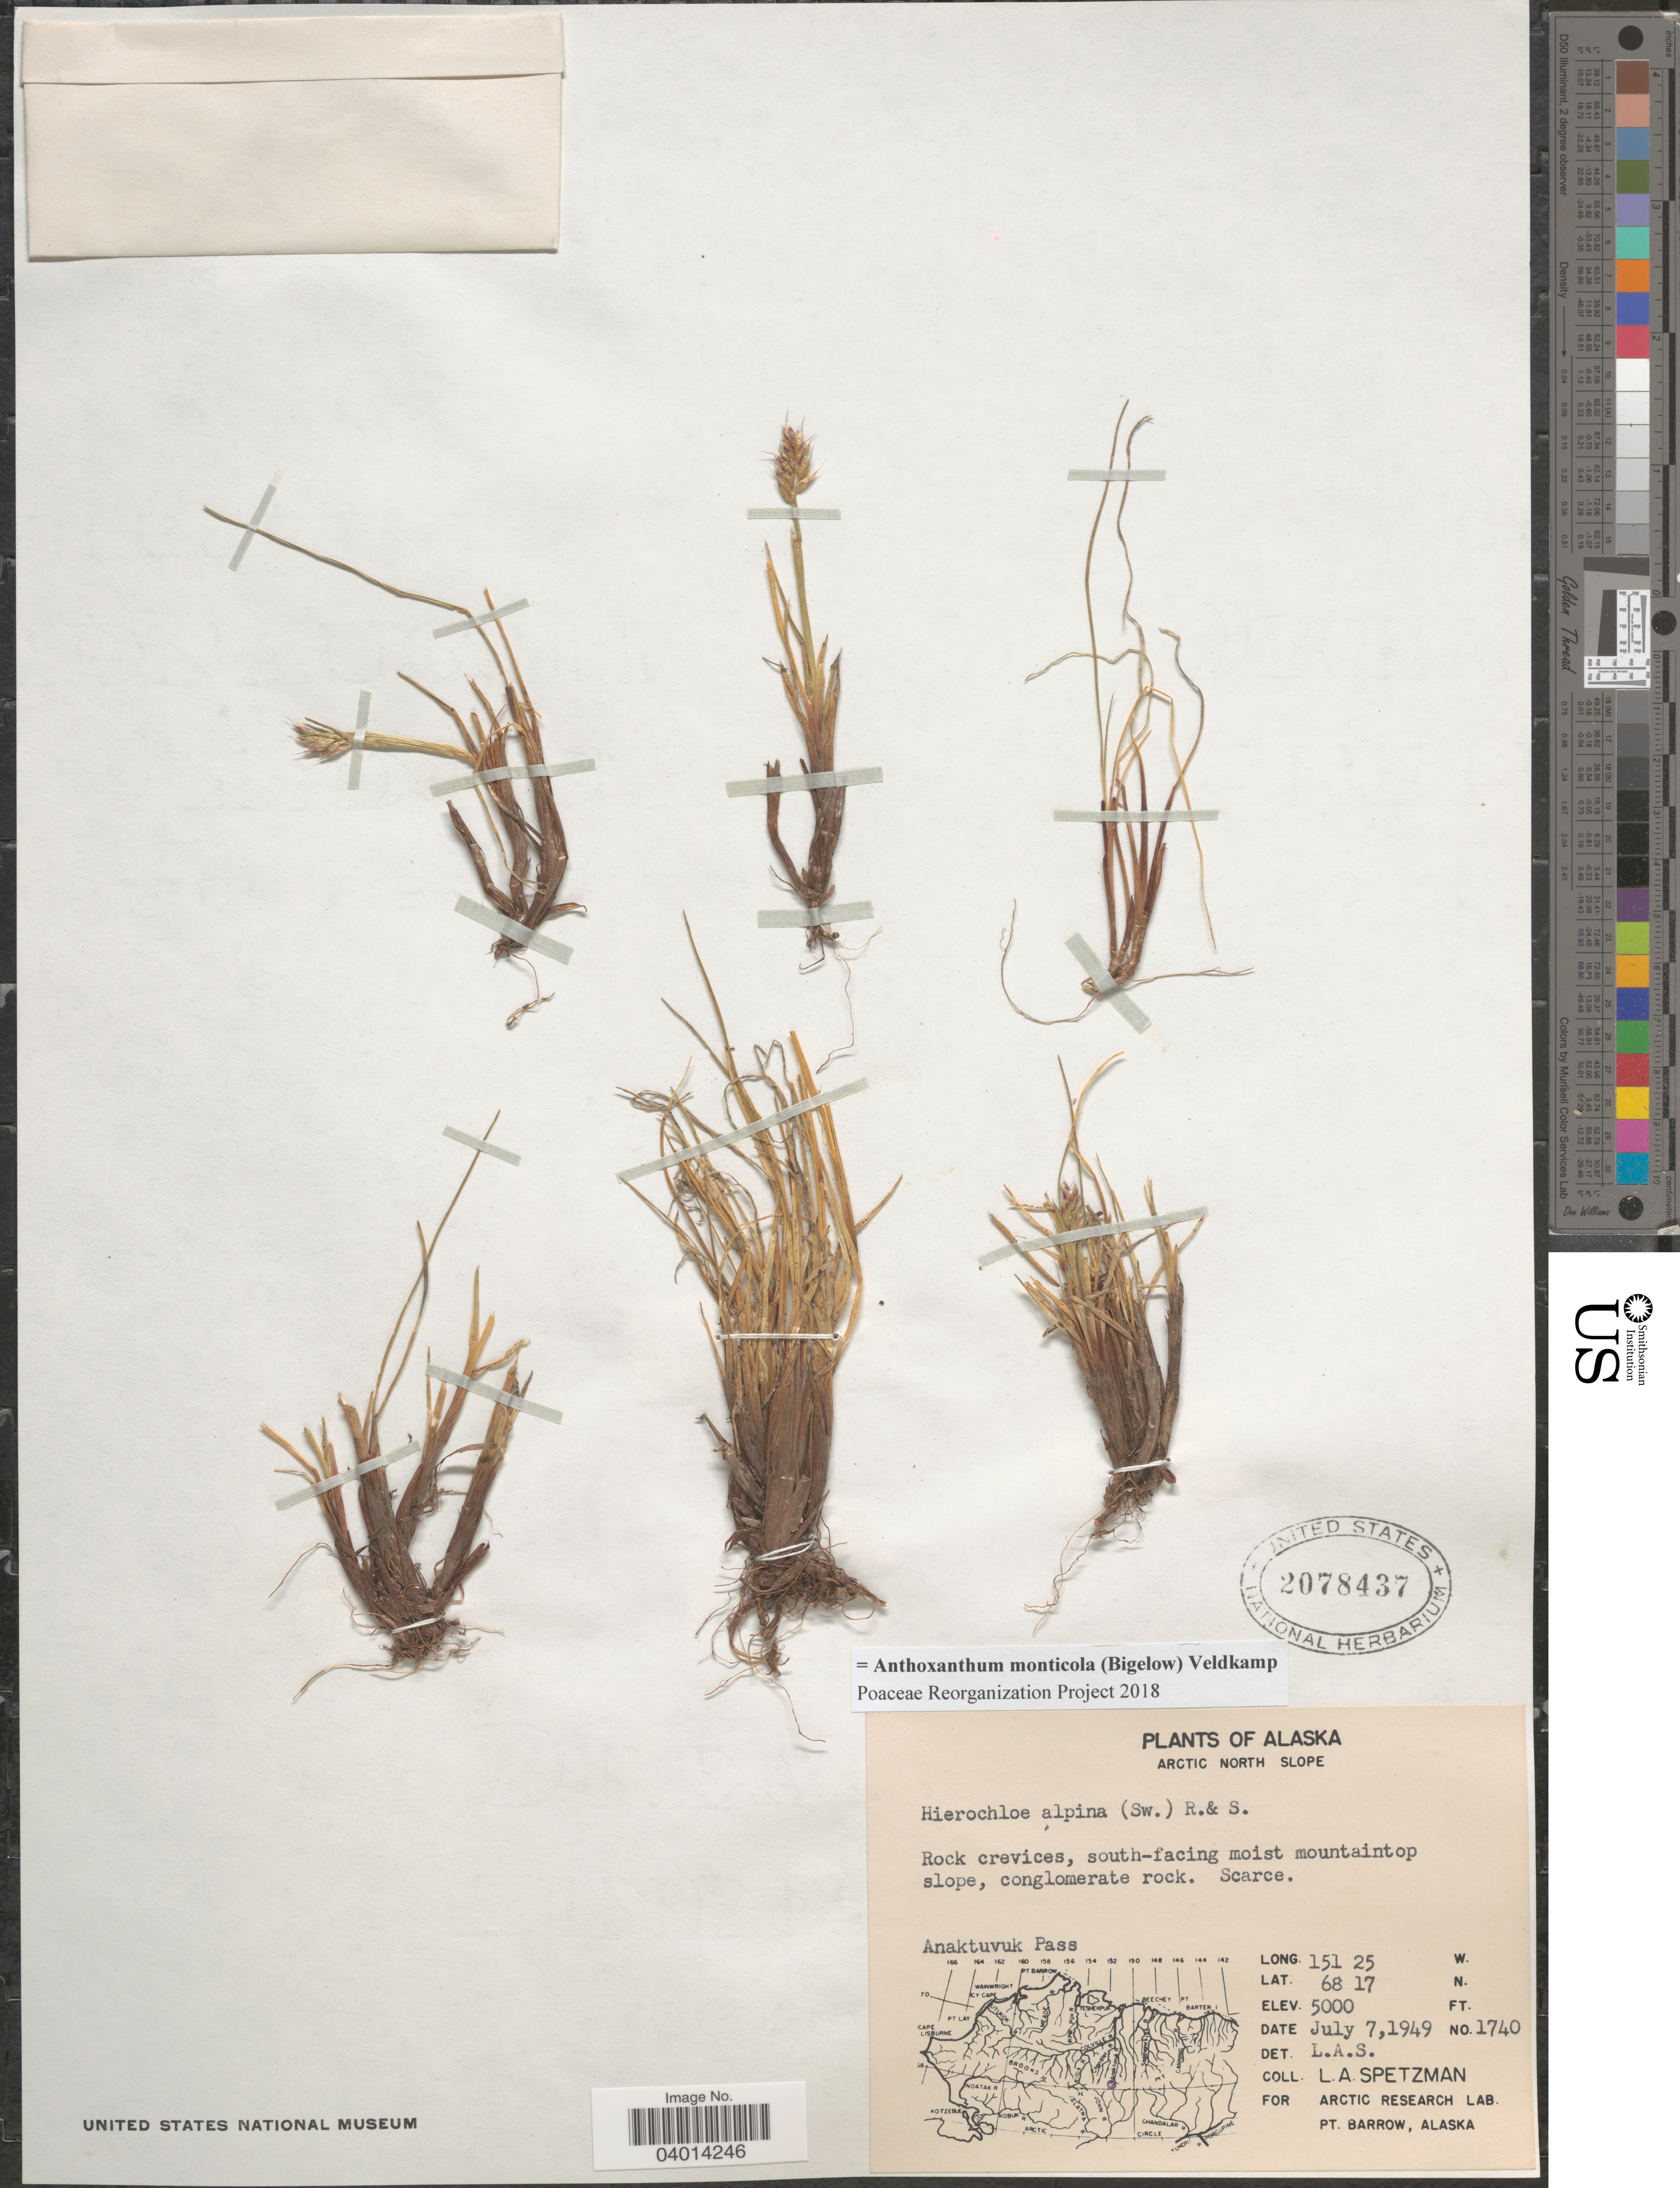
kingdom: Plantae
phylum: Tracheophyta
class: Liliopsida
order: Poales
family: Poaceae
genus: Anthoxanthum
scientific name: Anthoxanthum monticola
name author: (Bigelow) Veldkamp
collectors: L. Spetzman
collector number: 1740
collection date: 1949-07-07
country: United States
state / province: Alaska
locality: Arctic North Slope. South-facing moist mountaintop slope [unsure placement] Anaktuvuk Pass.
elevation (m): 1524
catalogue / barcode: US 2078437